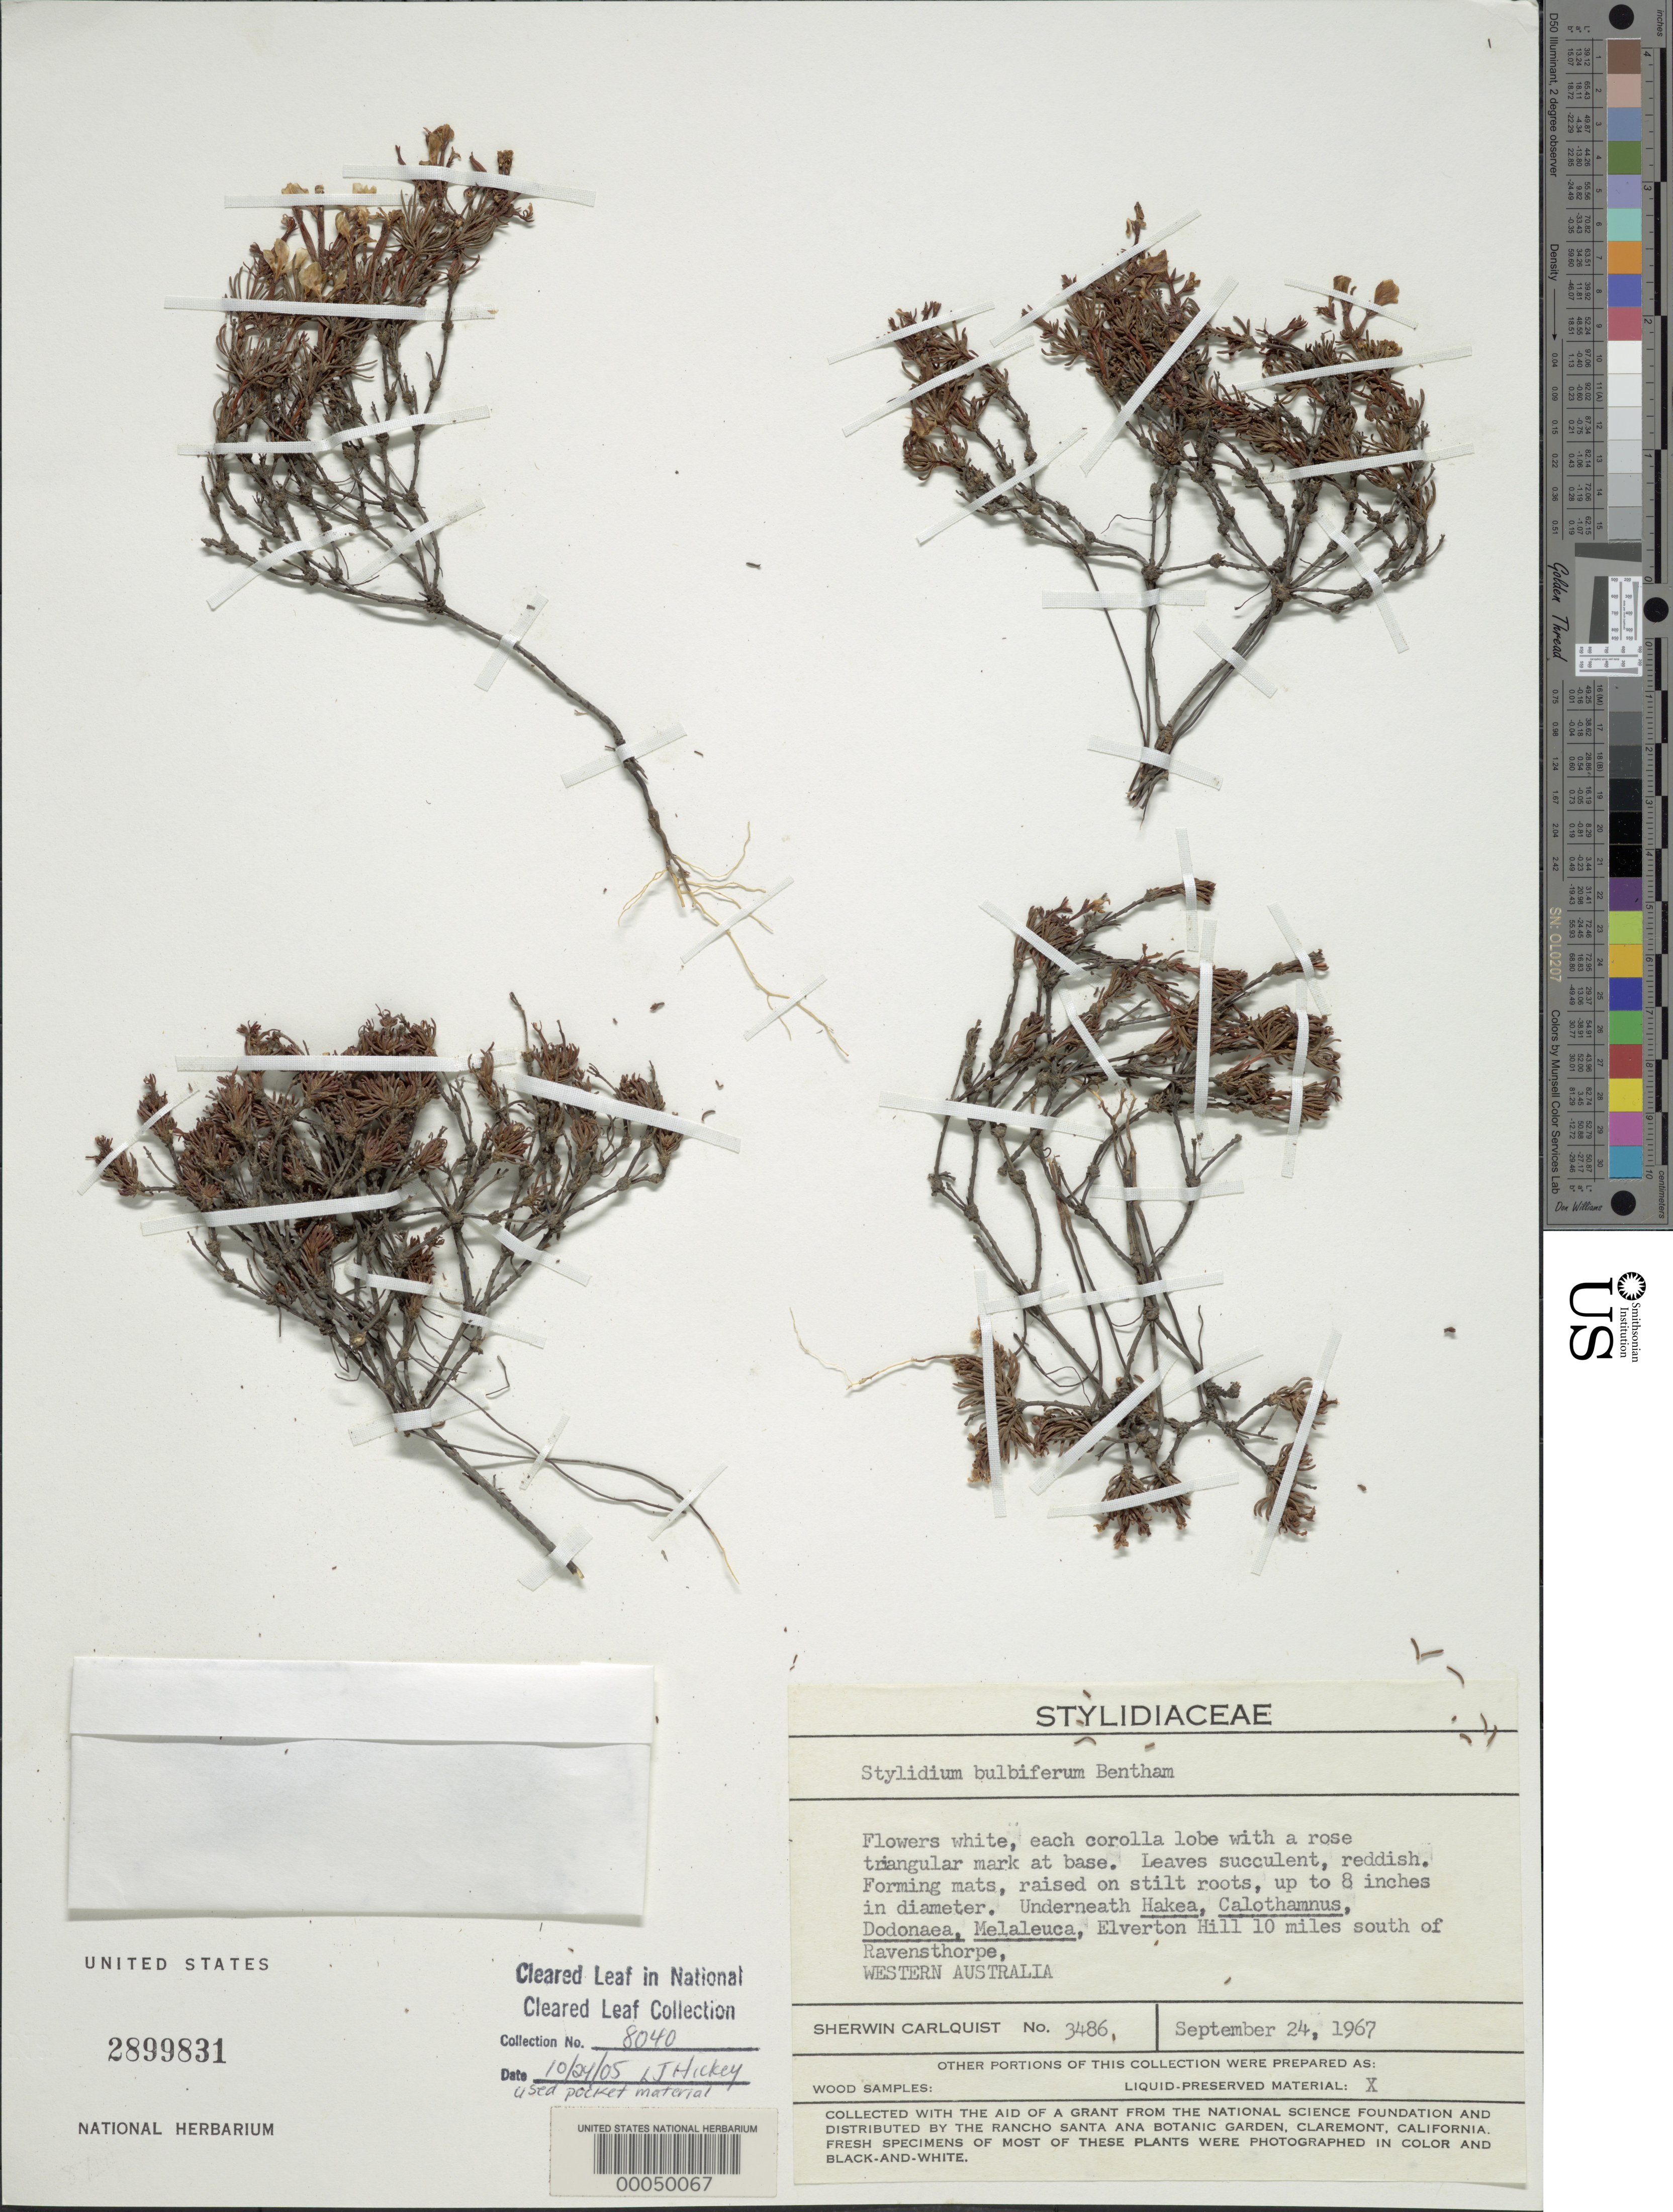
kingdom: Plantae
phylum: Tracheophyta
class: Magnoliopsida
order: Asterales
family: Stylidiaceae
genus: Stylidium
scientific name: Stylidium bulbiferum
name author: Benth.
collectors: S. Carlquist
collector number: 3486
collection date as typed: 24 Sep 1967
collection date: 1967-09-24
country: Australia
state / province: Western Australia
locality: Elverton hill 10 mi. s of ravensthorpe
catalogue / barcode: US 2899831